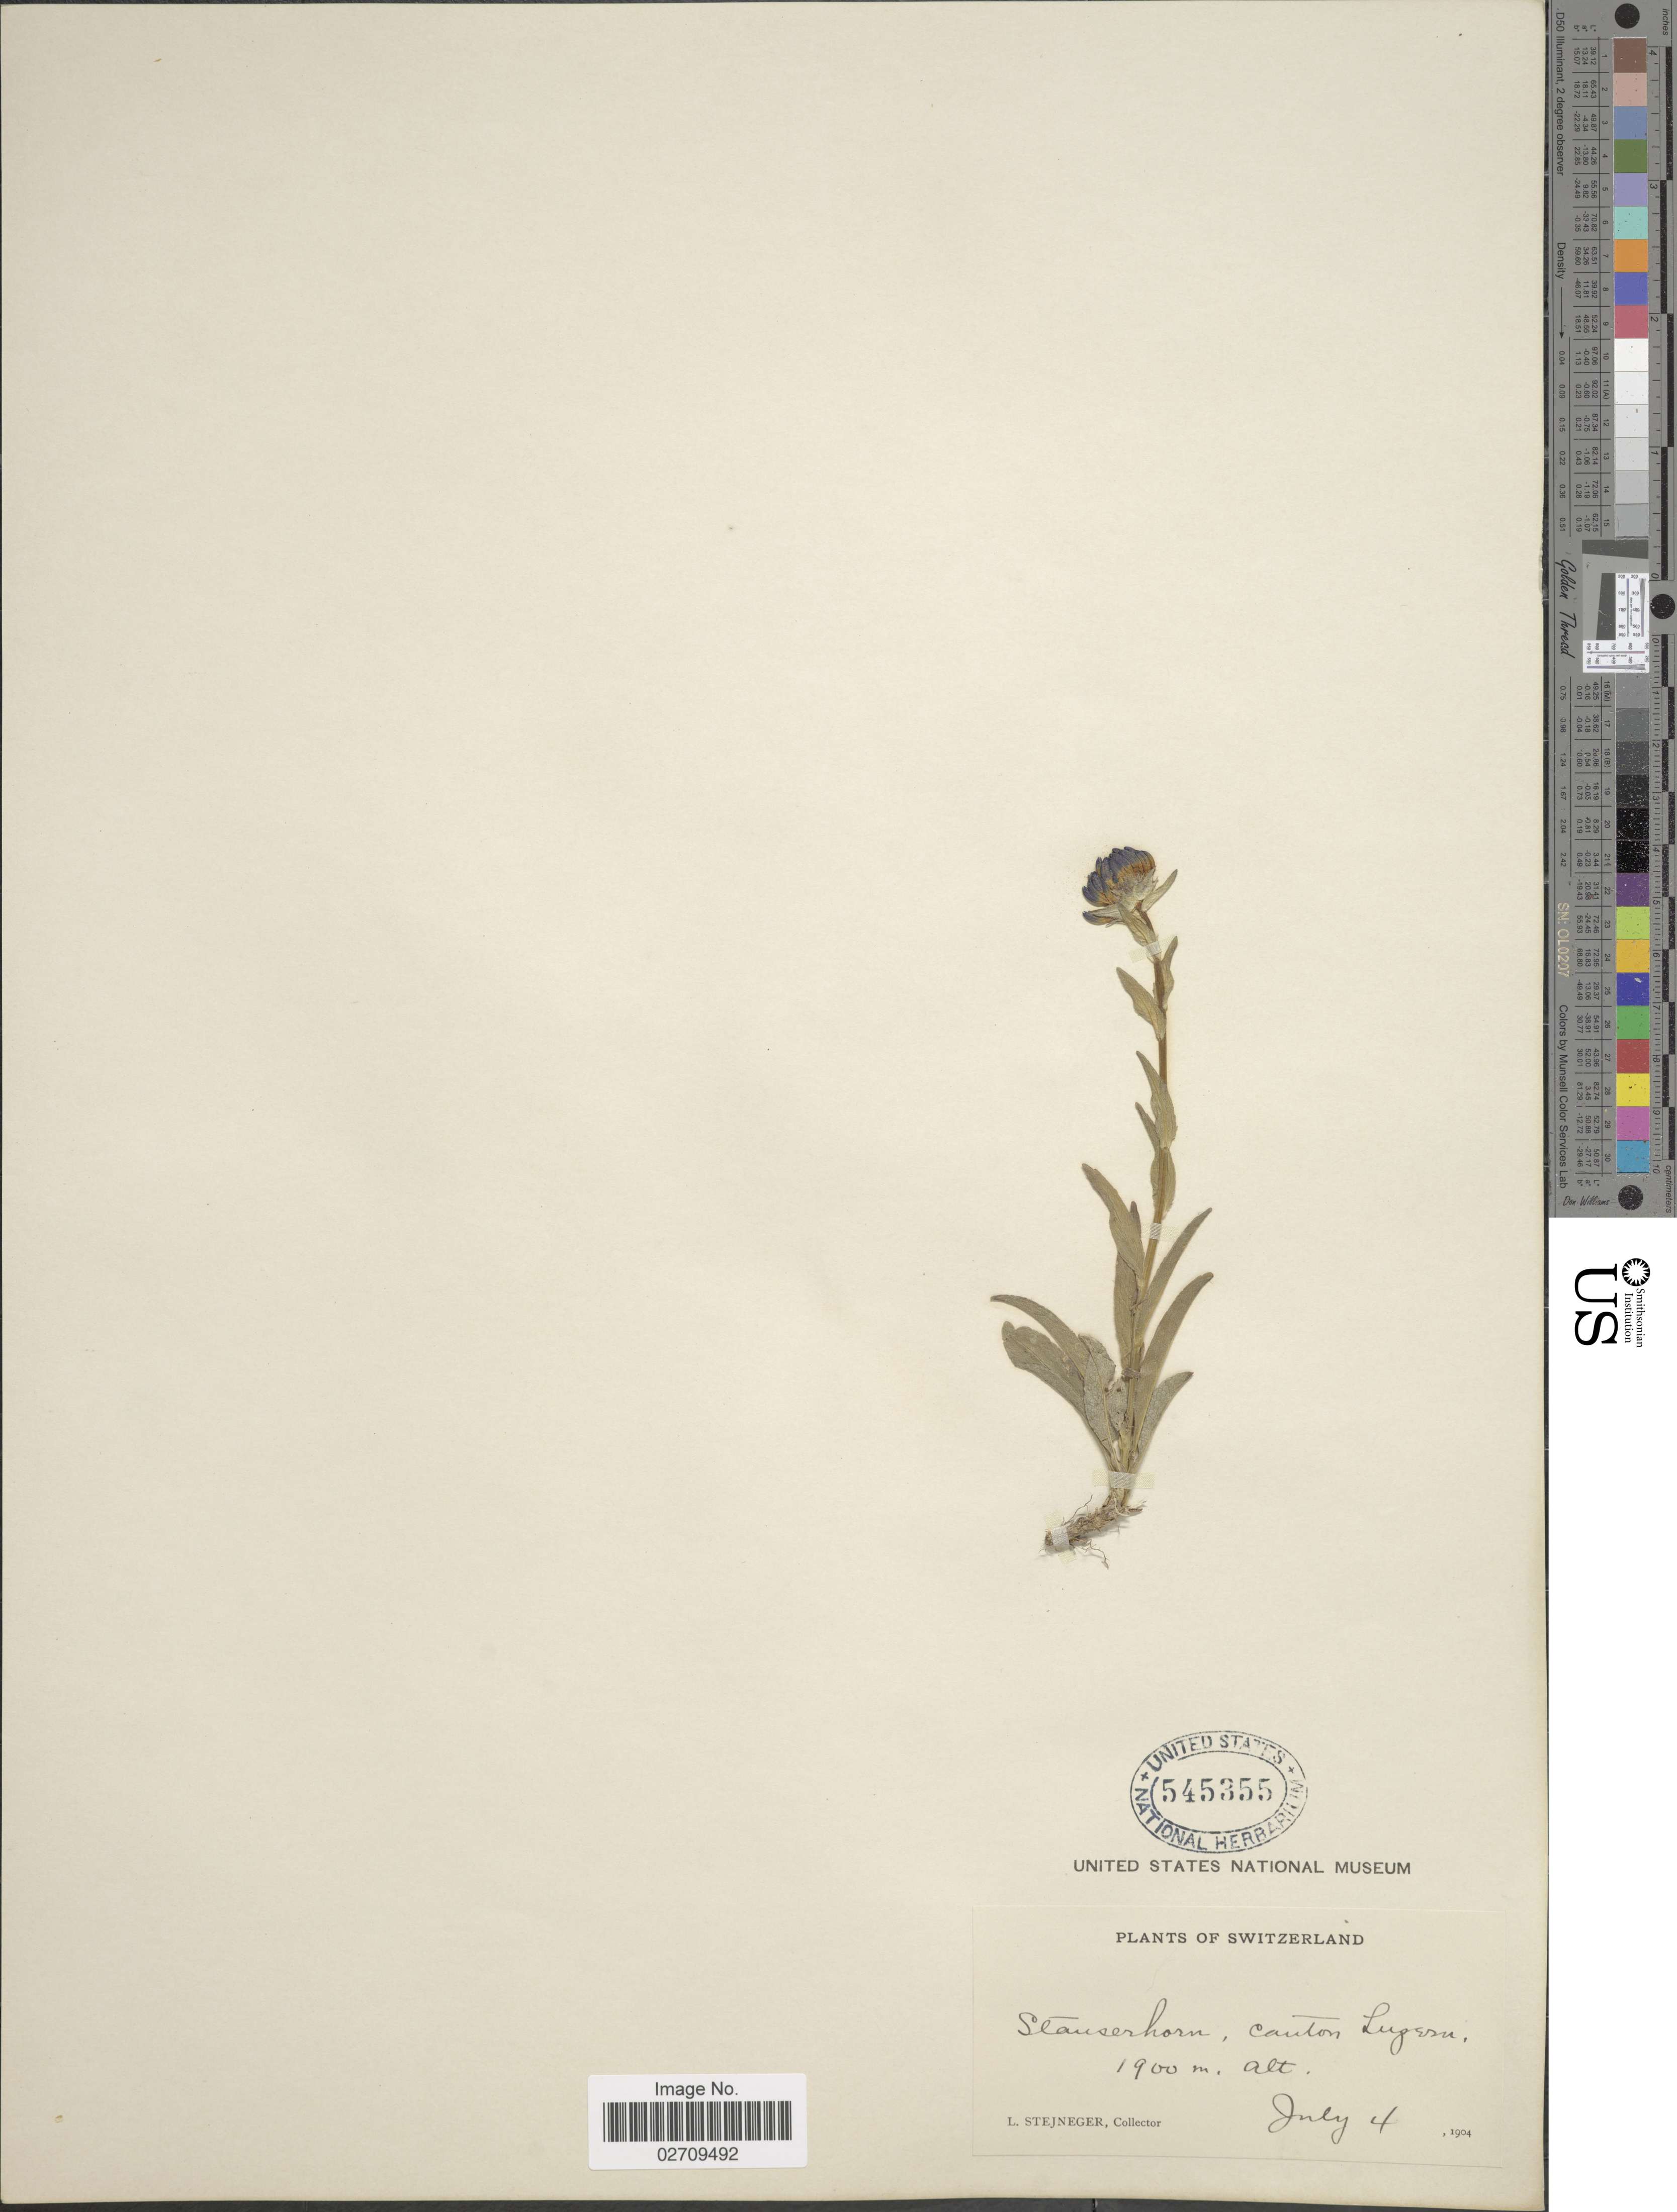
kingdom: Plantae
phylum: Tracheophyta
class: Magnoliopsida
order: Asterales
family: Campanulaceae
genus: Phyteuma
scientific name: Phyteuma sp.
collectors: L. Stejneger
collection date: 1904-07-04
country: Switzerland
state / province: Lucerne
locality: Stanserhorn: Canton Luzern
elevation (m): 1900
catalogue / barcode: US 545355